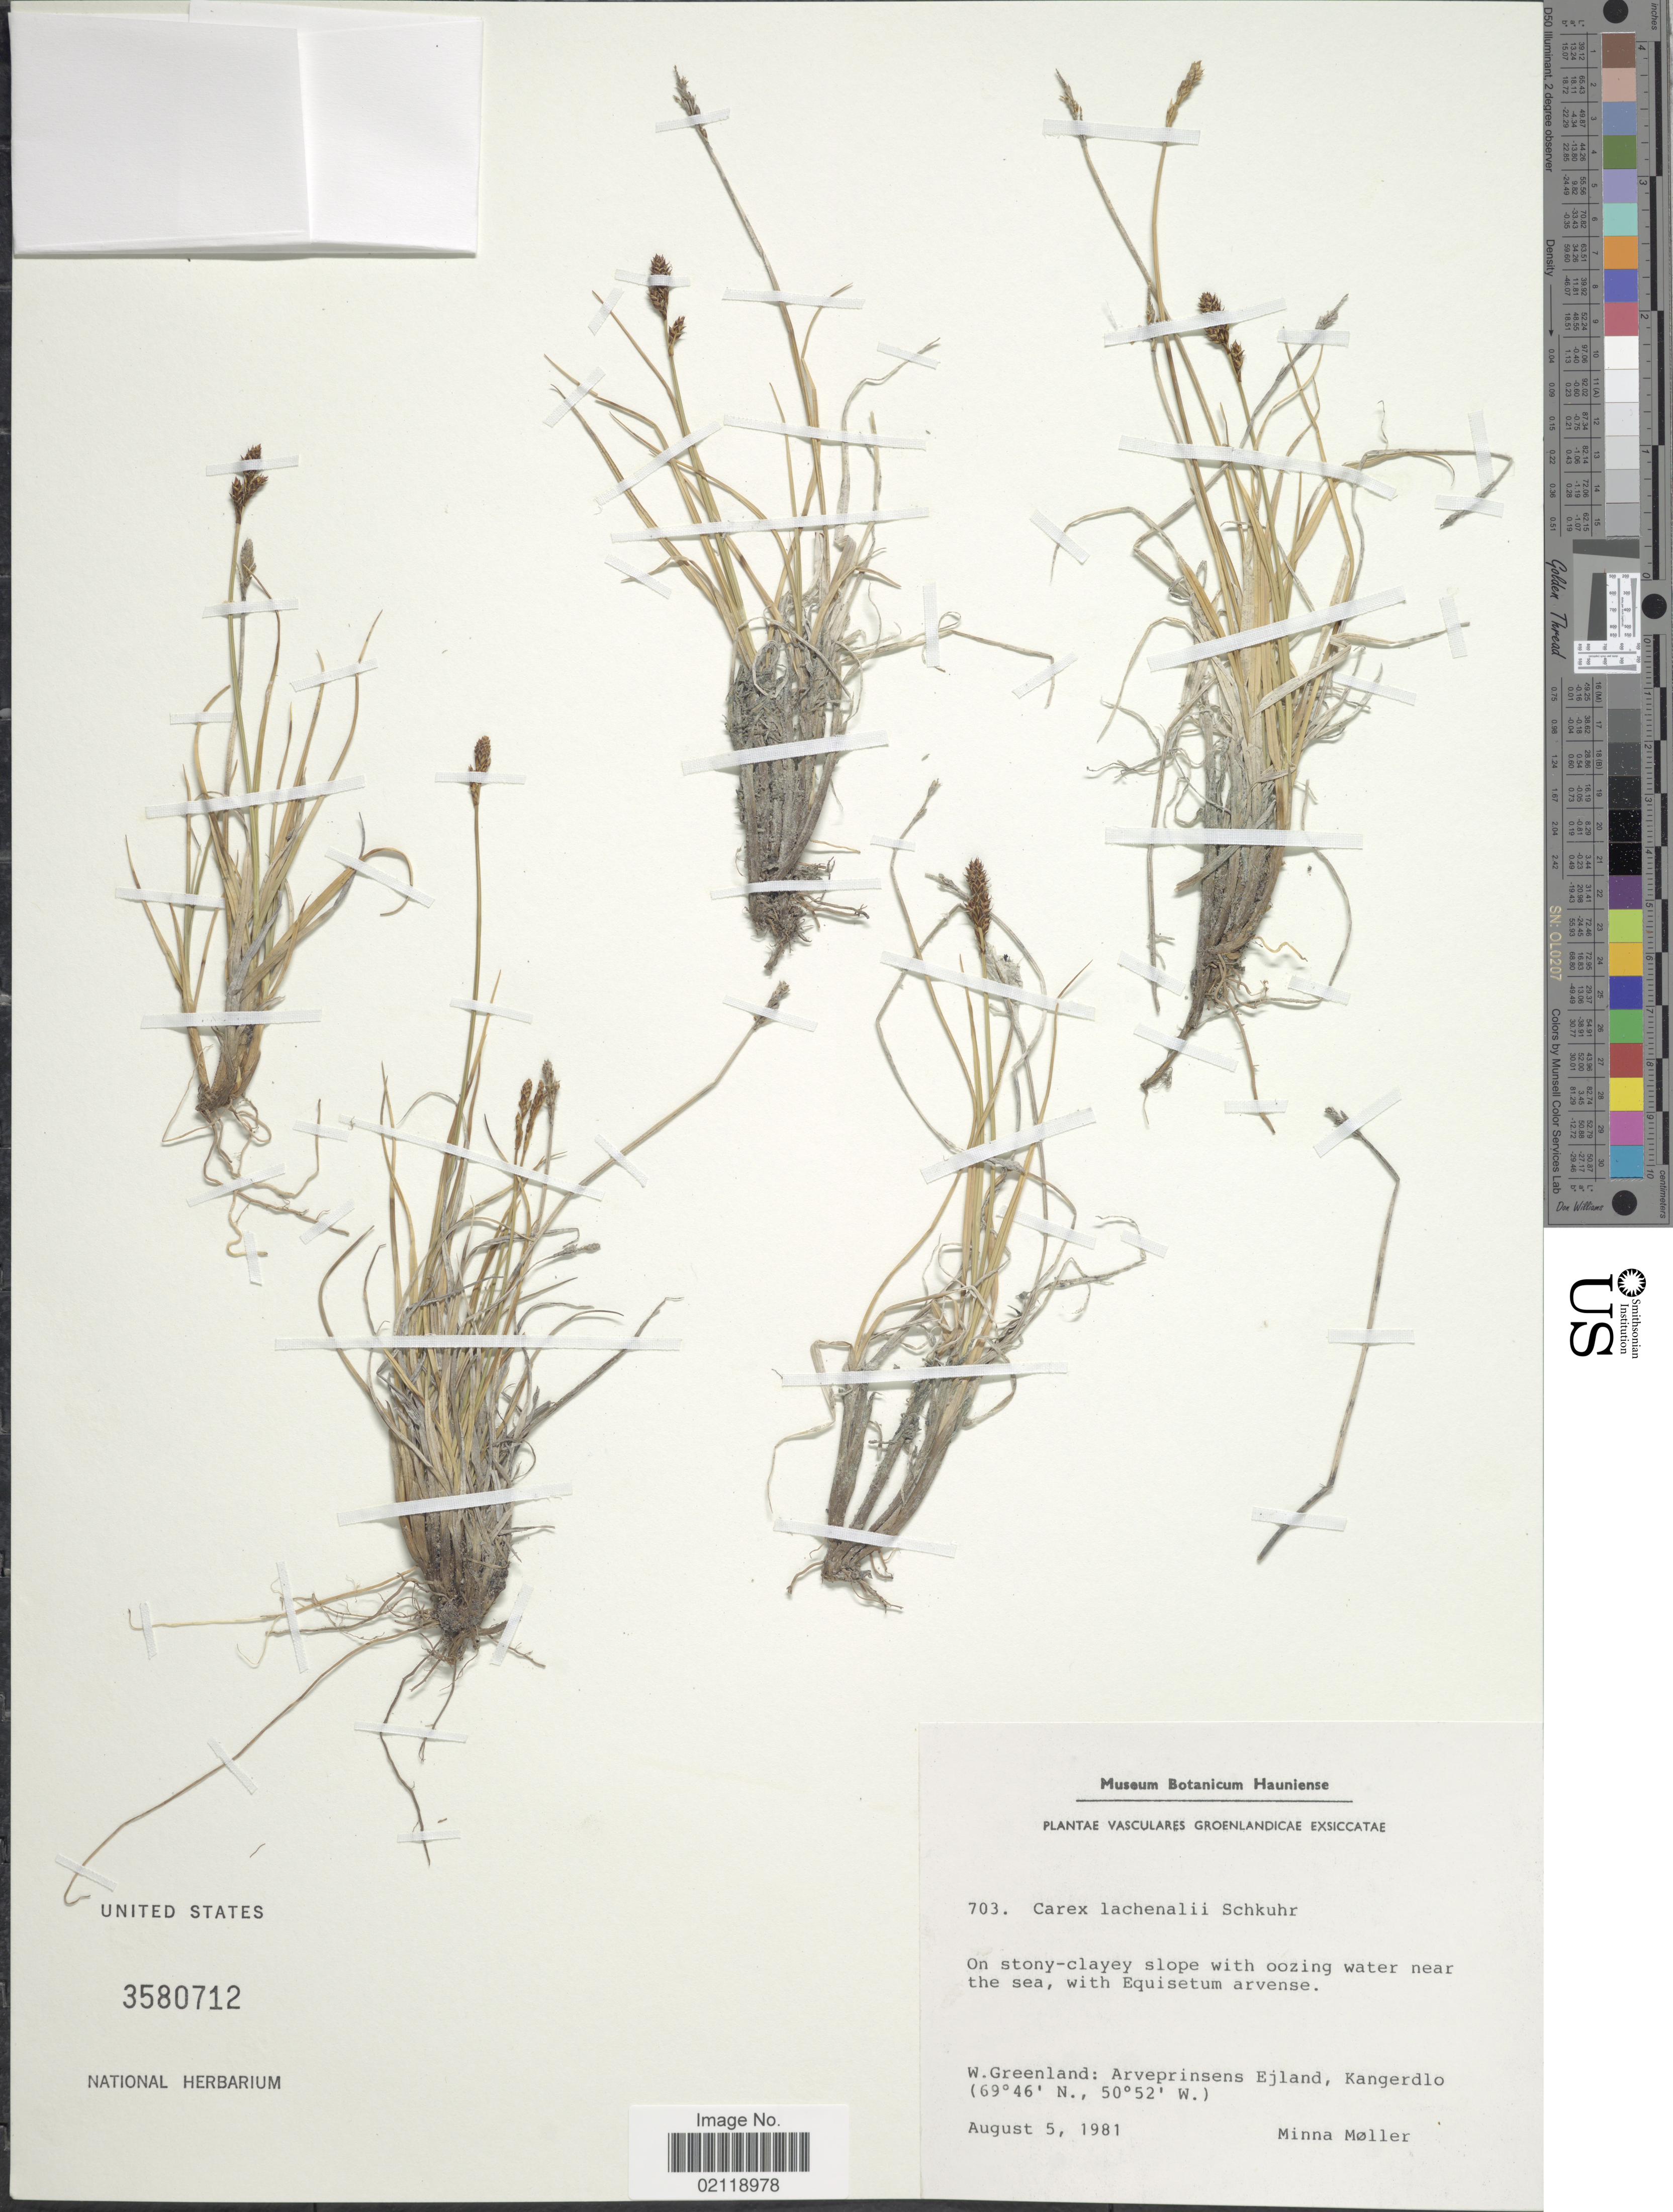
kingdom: Plantae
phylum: Tracheophyta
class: Liliopsida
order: Poales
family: Cyperaceae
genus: Carex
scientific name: Carex lachenalii subsp. lachenalii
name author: Schkuhr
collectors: M. Møller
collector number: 703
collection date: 1981-08-05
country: Greenland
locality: Vasculares Groenlandicae. On stoney-clayey slope with oozing water near the sea. W. Greenland: Arveprinsens Ejland, Kangerdlo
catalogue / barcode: US 3580712